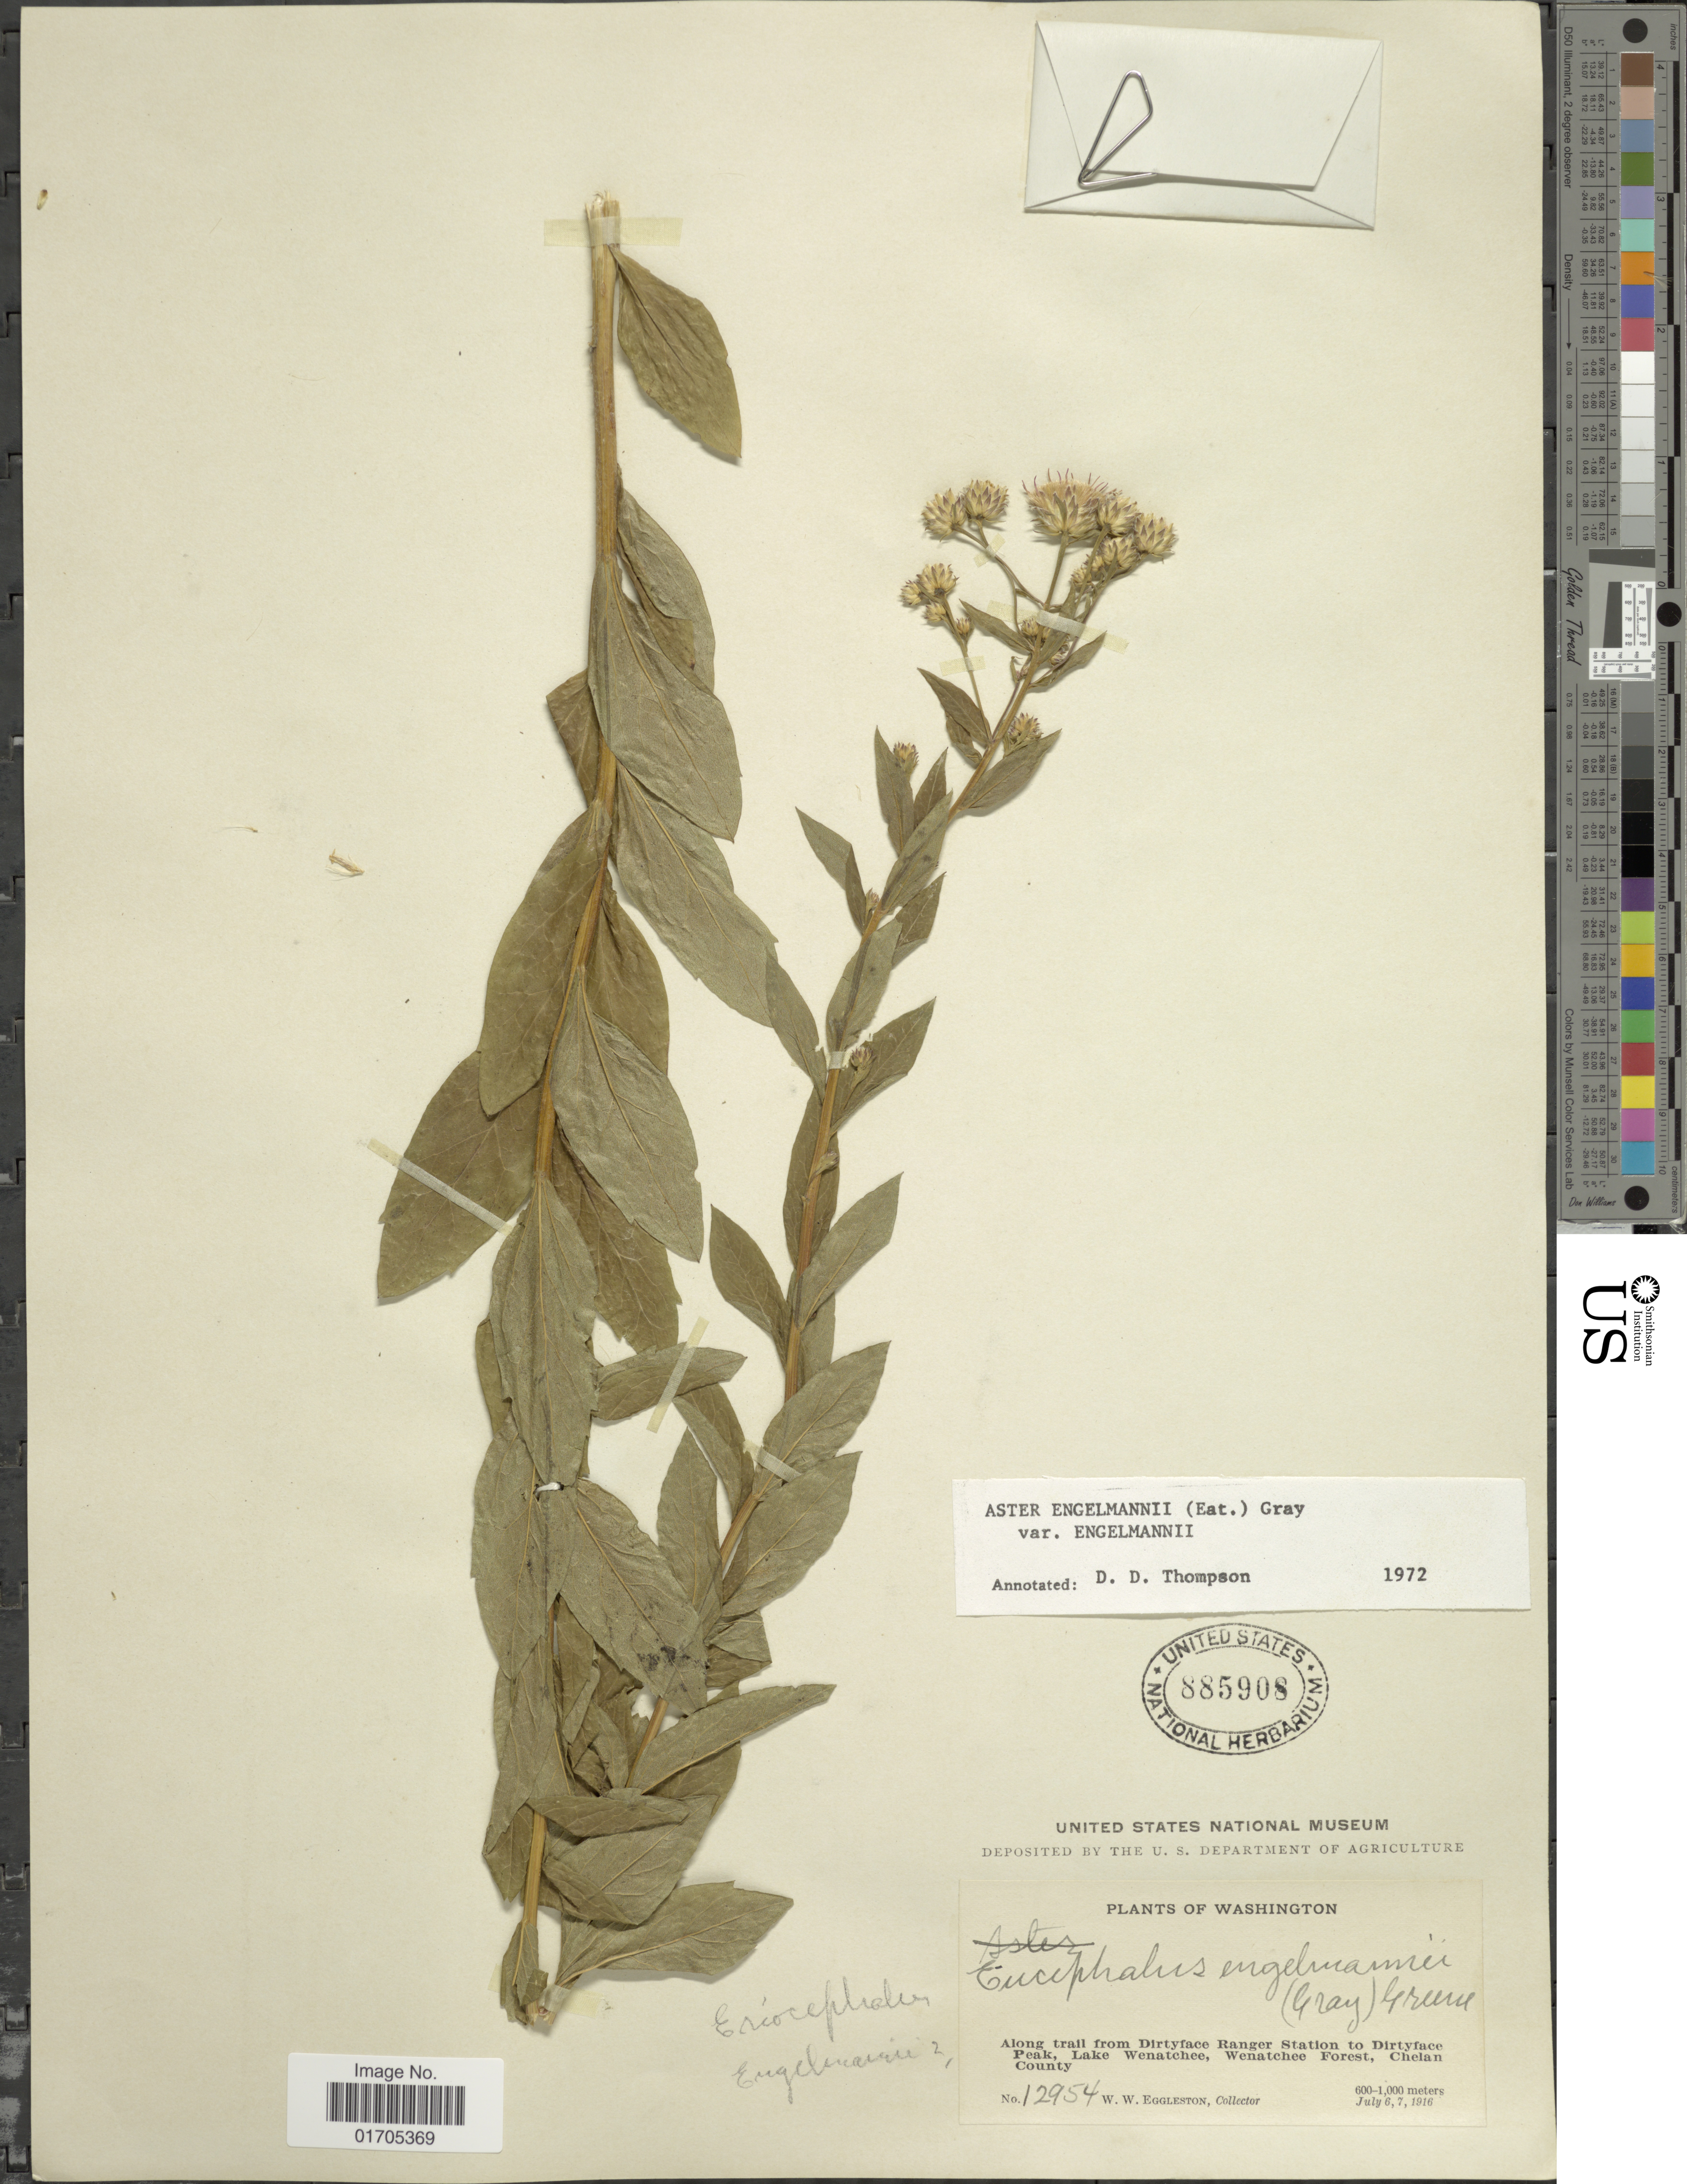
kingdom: Plantae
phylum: Tracheophyta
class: Magnoliopsida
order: Asterales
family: Asteraceae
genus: Eucephalus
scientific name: Eucephalus engelmannii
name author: (D.C. Eaton) Greene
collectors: W. W. Eggleston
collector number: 12954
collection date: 1916-07-06/1916-07-07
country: United States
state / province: Washington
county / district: Chelan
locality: Washington. Along trail from Dirtyface Ranger Station to Dirtyface Peak, Lake Wenatchee, Wenatchee Forest, Chelan County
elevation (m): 600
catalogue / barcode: US 885908